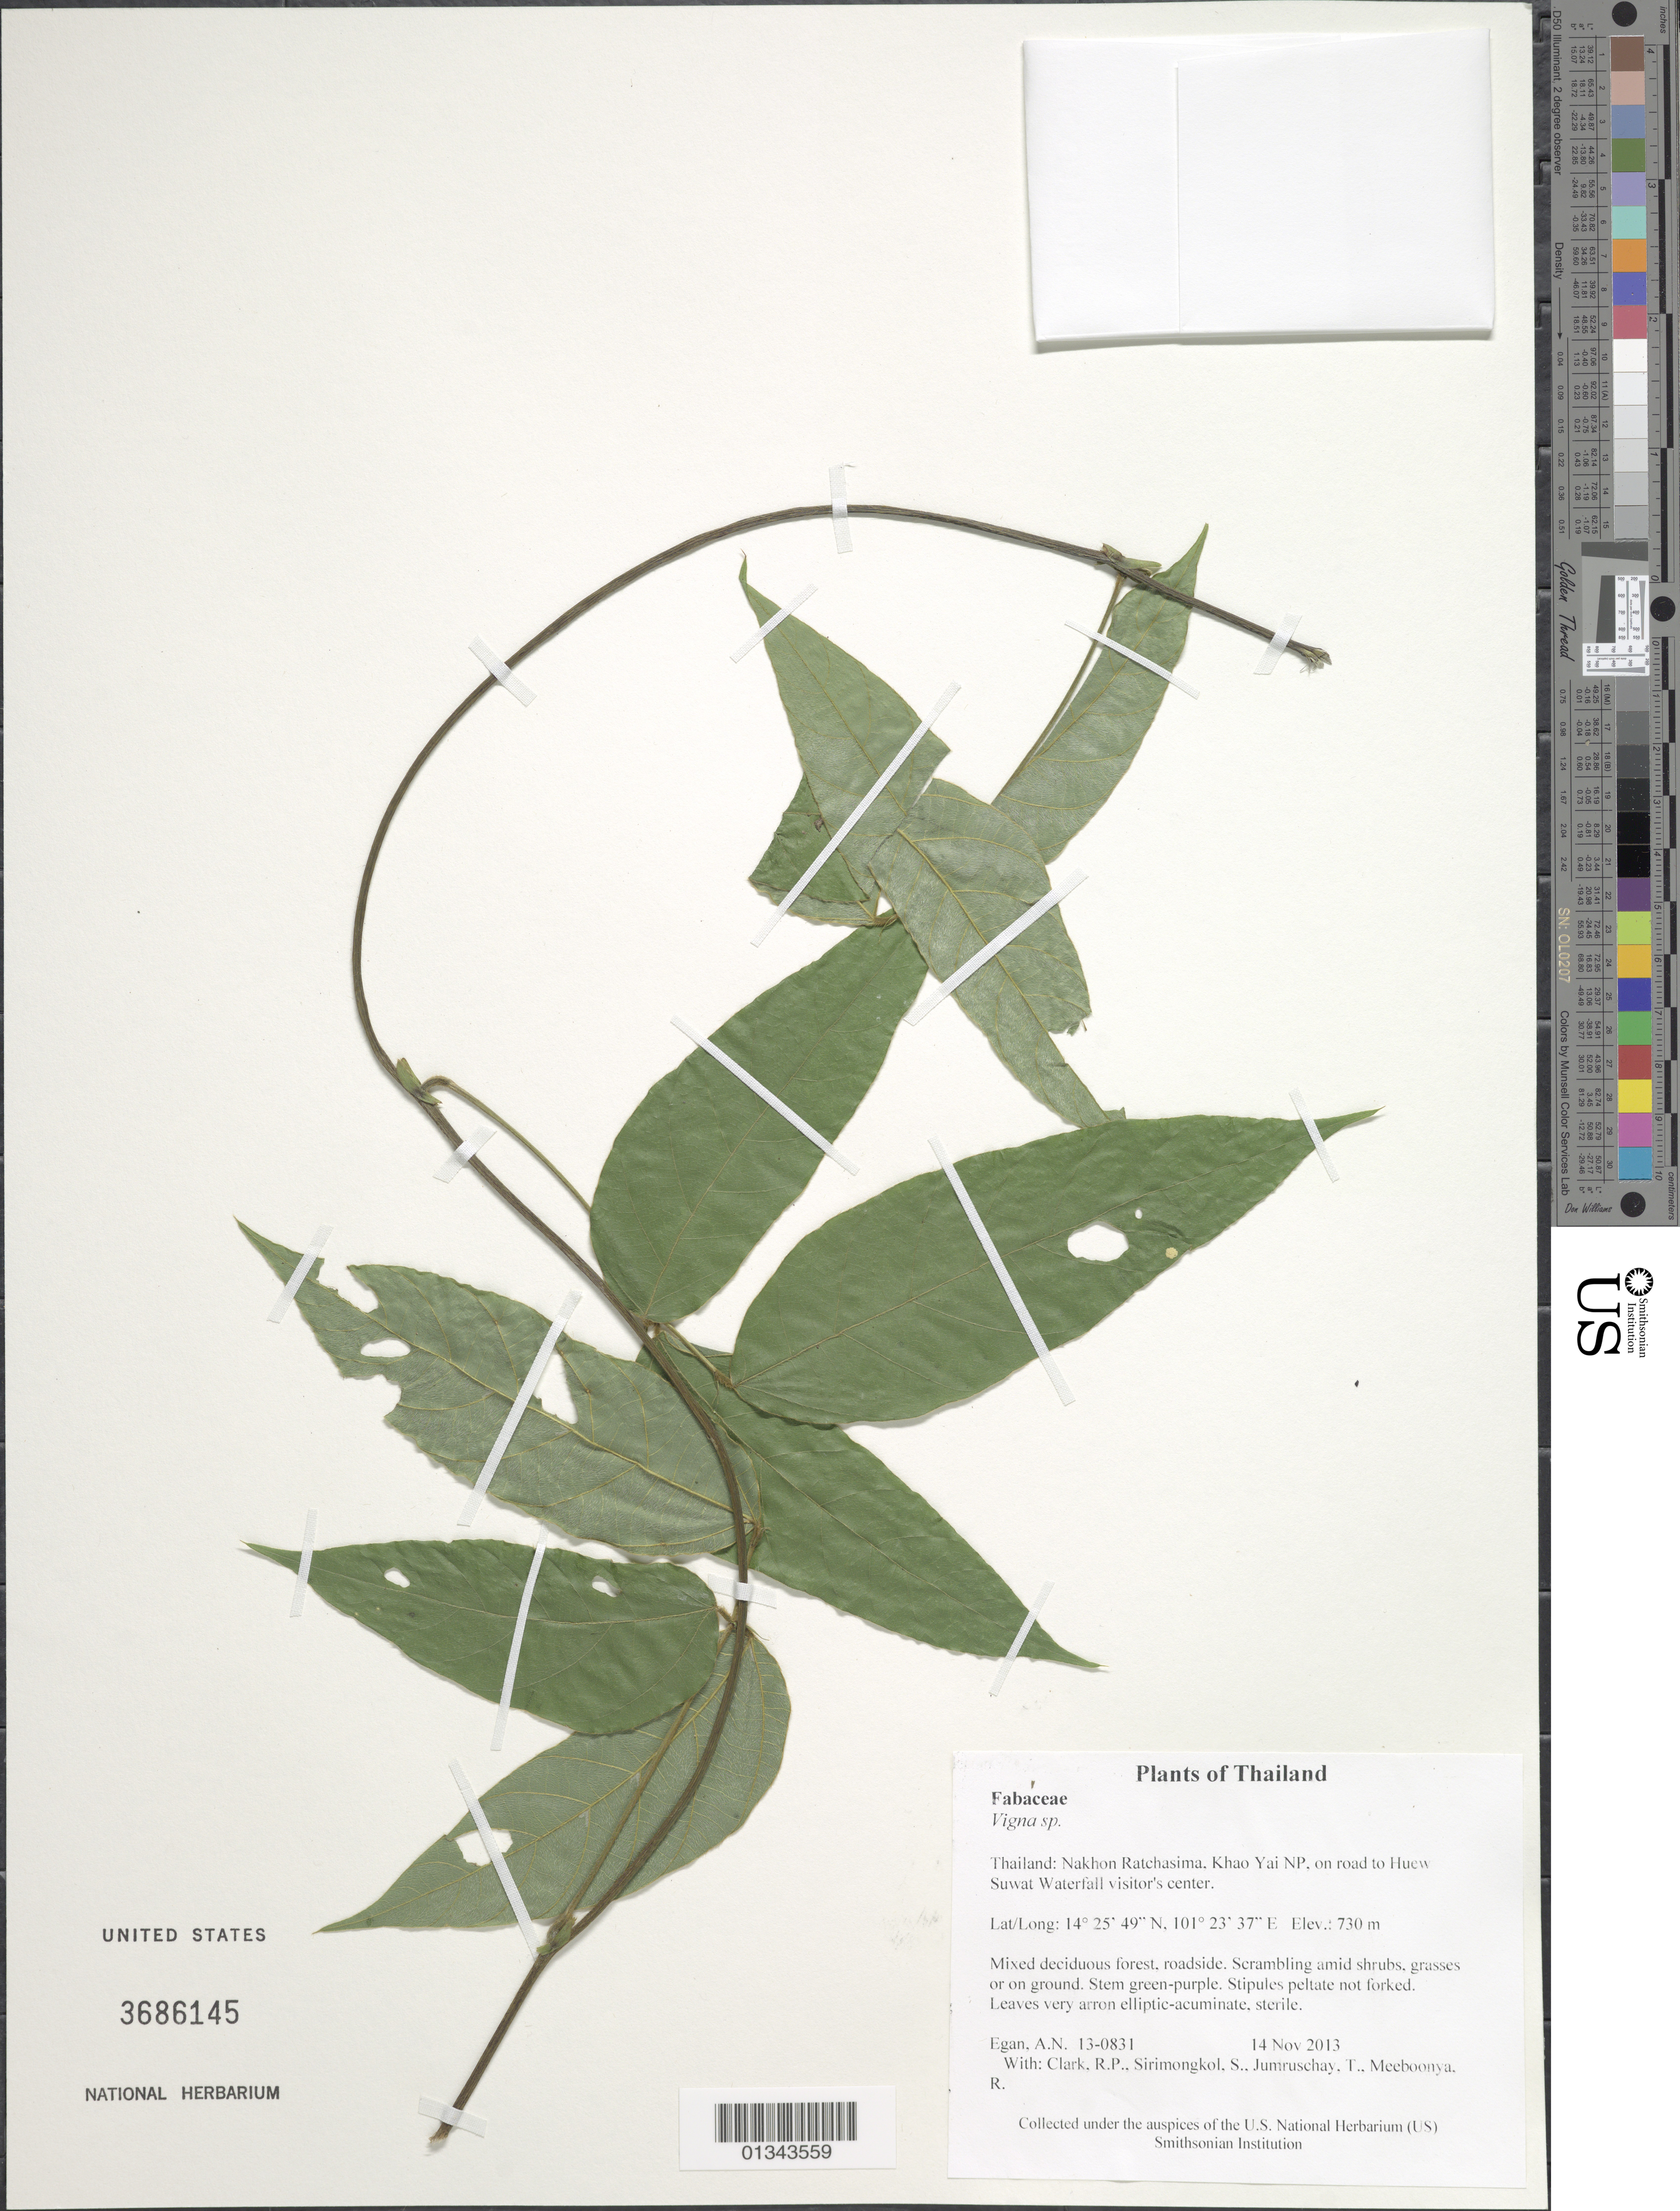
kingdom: Plantae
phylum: Tracheophyta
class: Magnoliopsida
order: Fabales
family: Fabaceae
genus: Vigna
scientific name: Vigna sp.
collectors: A. N. Egan, R. P. Clark, S. Sirimongkol, T. Jumruschay & R. Meeboonya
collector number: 13-0831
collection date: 2013-11-14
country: Thailand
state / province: Nakhon Ratchasima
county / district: Pak Chong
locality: Khao Yai NP, on road to Huew Suwat Waterfall visitor's center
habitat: Mixed deciduous forest, roadside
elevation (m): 730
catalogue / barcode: US 3686145